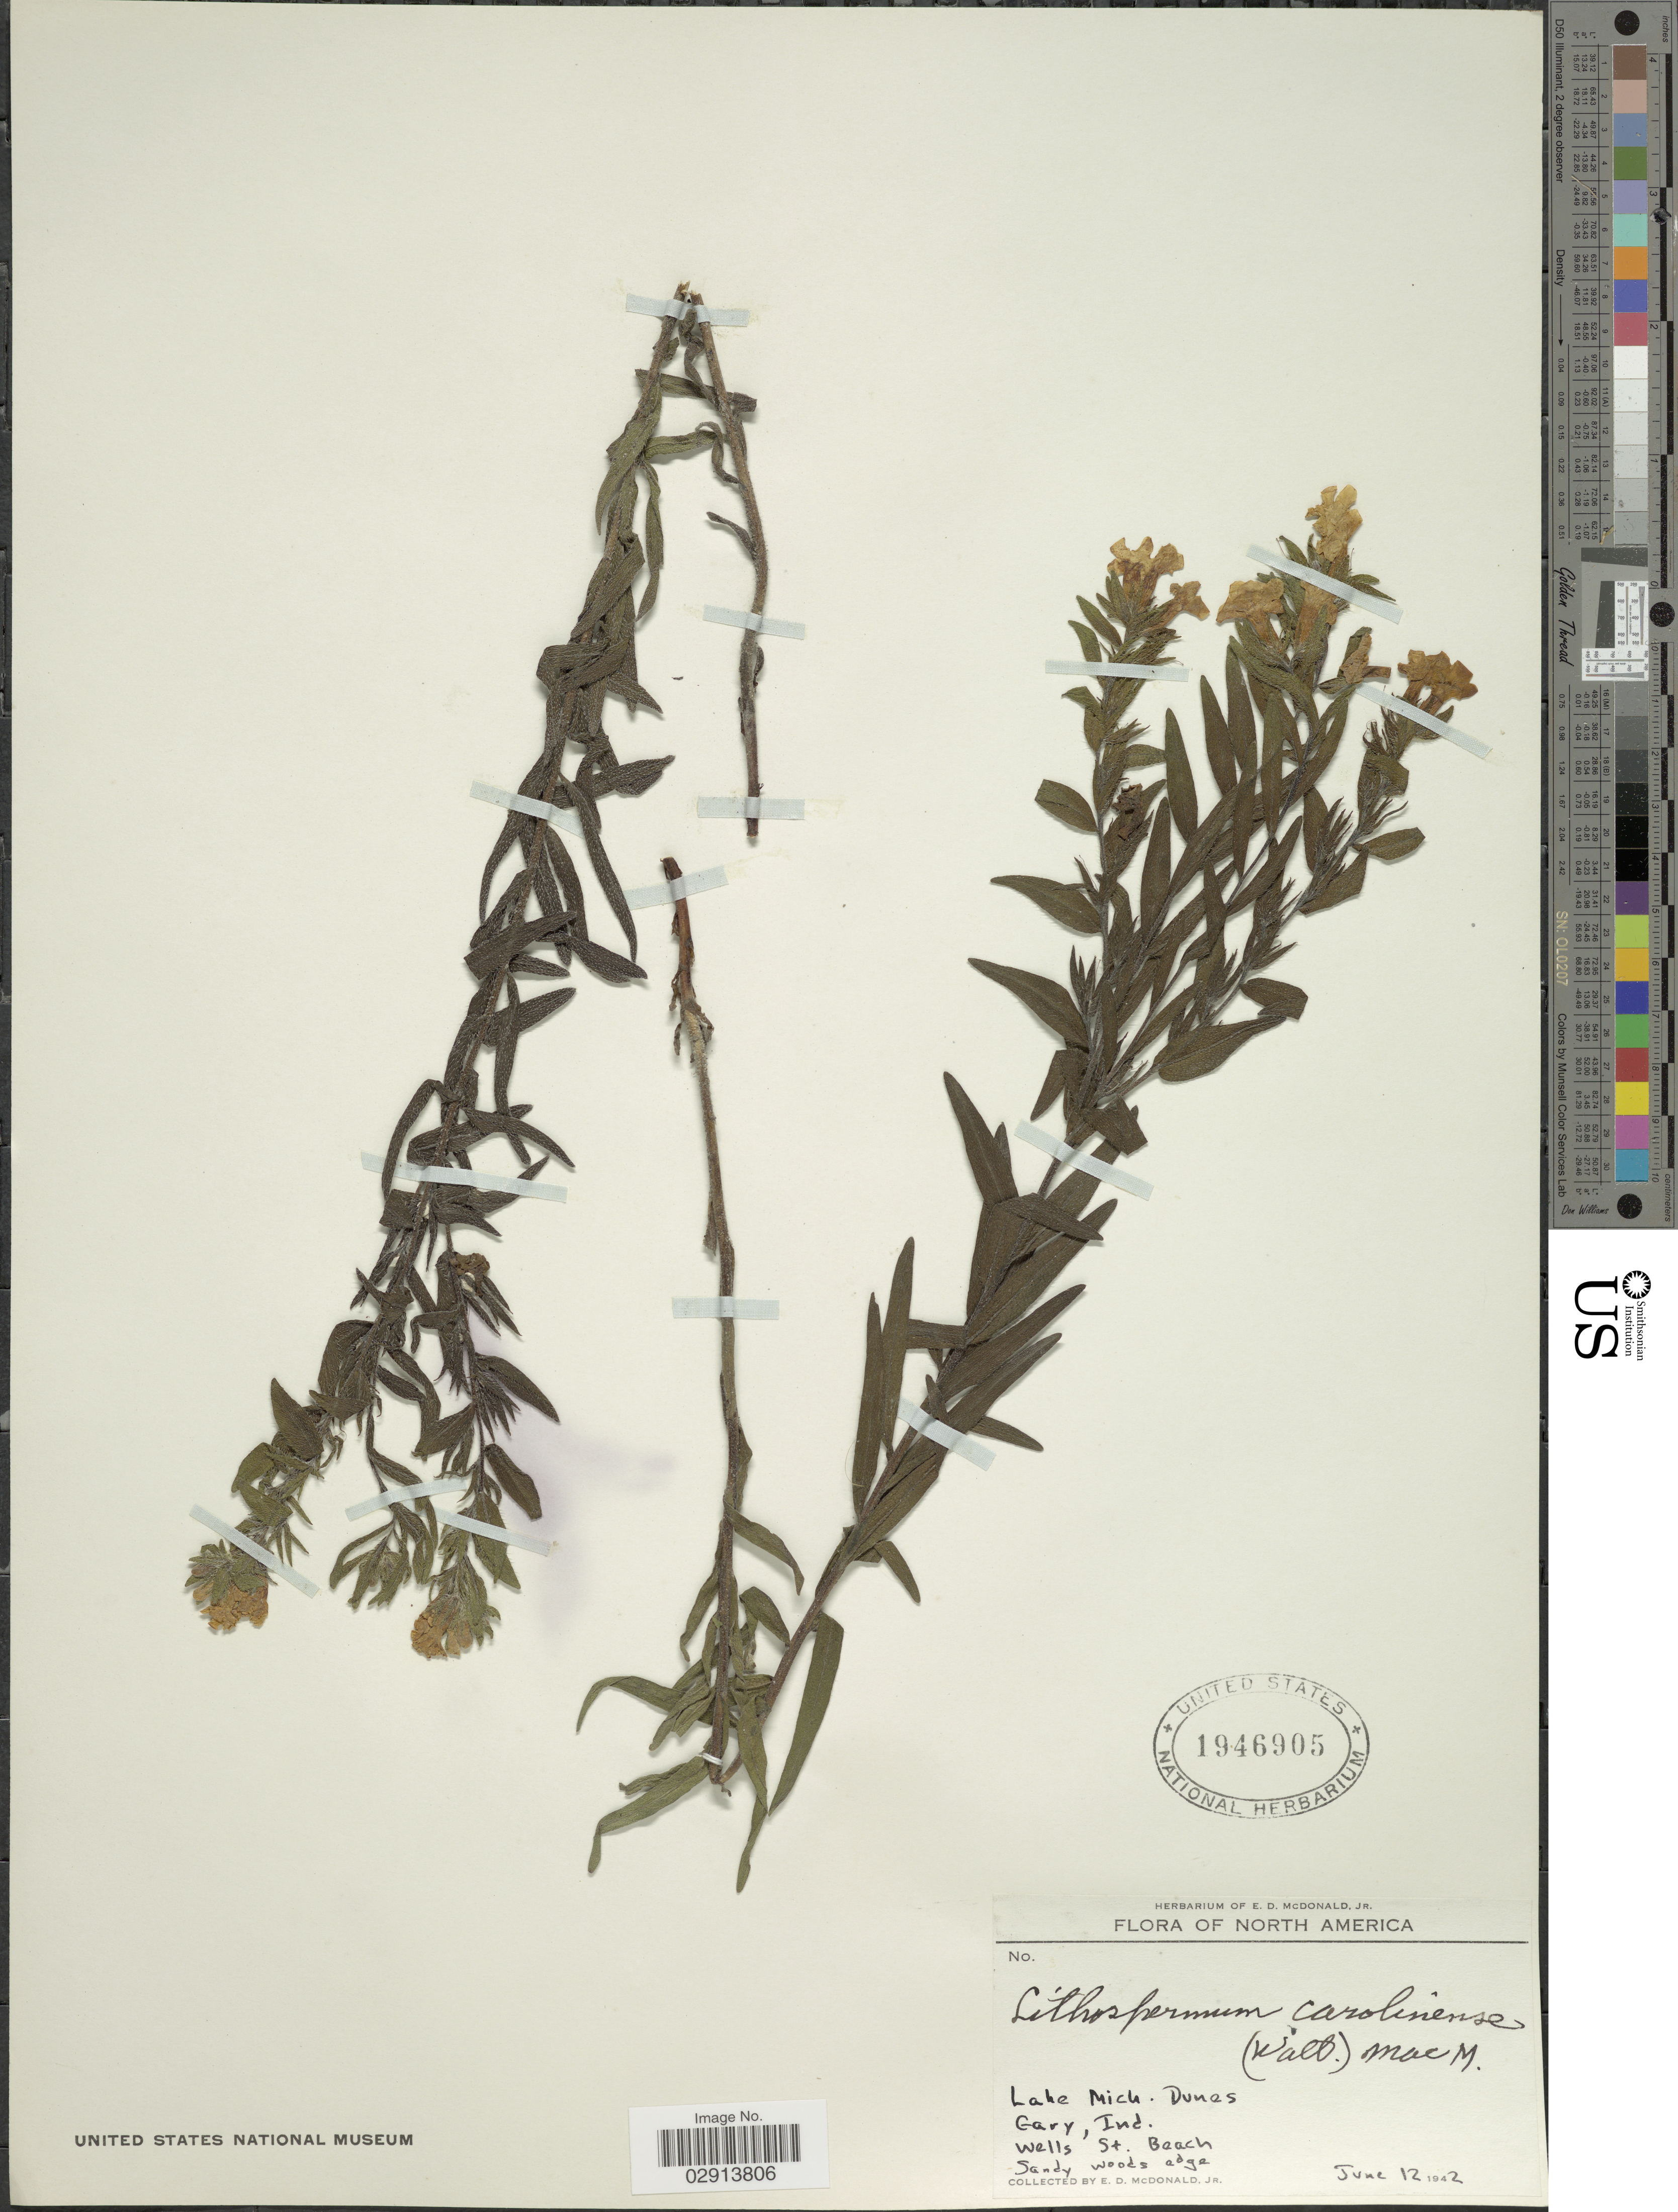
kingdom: Plantae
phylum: Tracheophyta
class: Magnoliopsida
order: Boraginales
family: Boraginaceae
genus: Lithospermum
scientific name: Lithospermum caroliniense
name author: (J.F. Gmel.) MacMill.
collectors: E. D. McDonald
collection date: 1942-06-12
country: United States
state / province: Indiana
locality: North America. Lake Mich. Dunes. Gary, Ind. Wells St. Beach Sandy woods edge.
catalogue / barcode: US 1946905